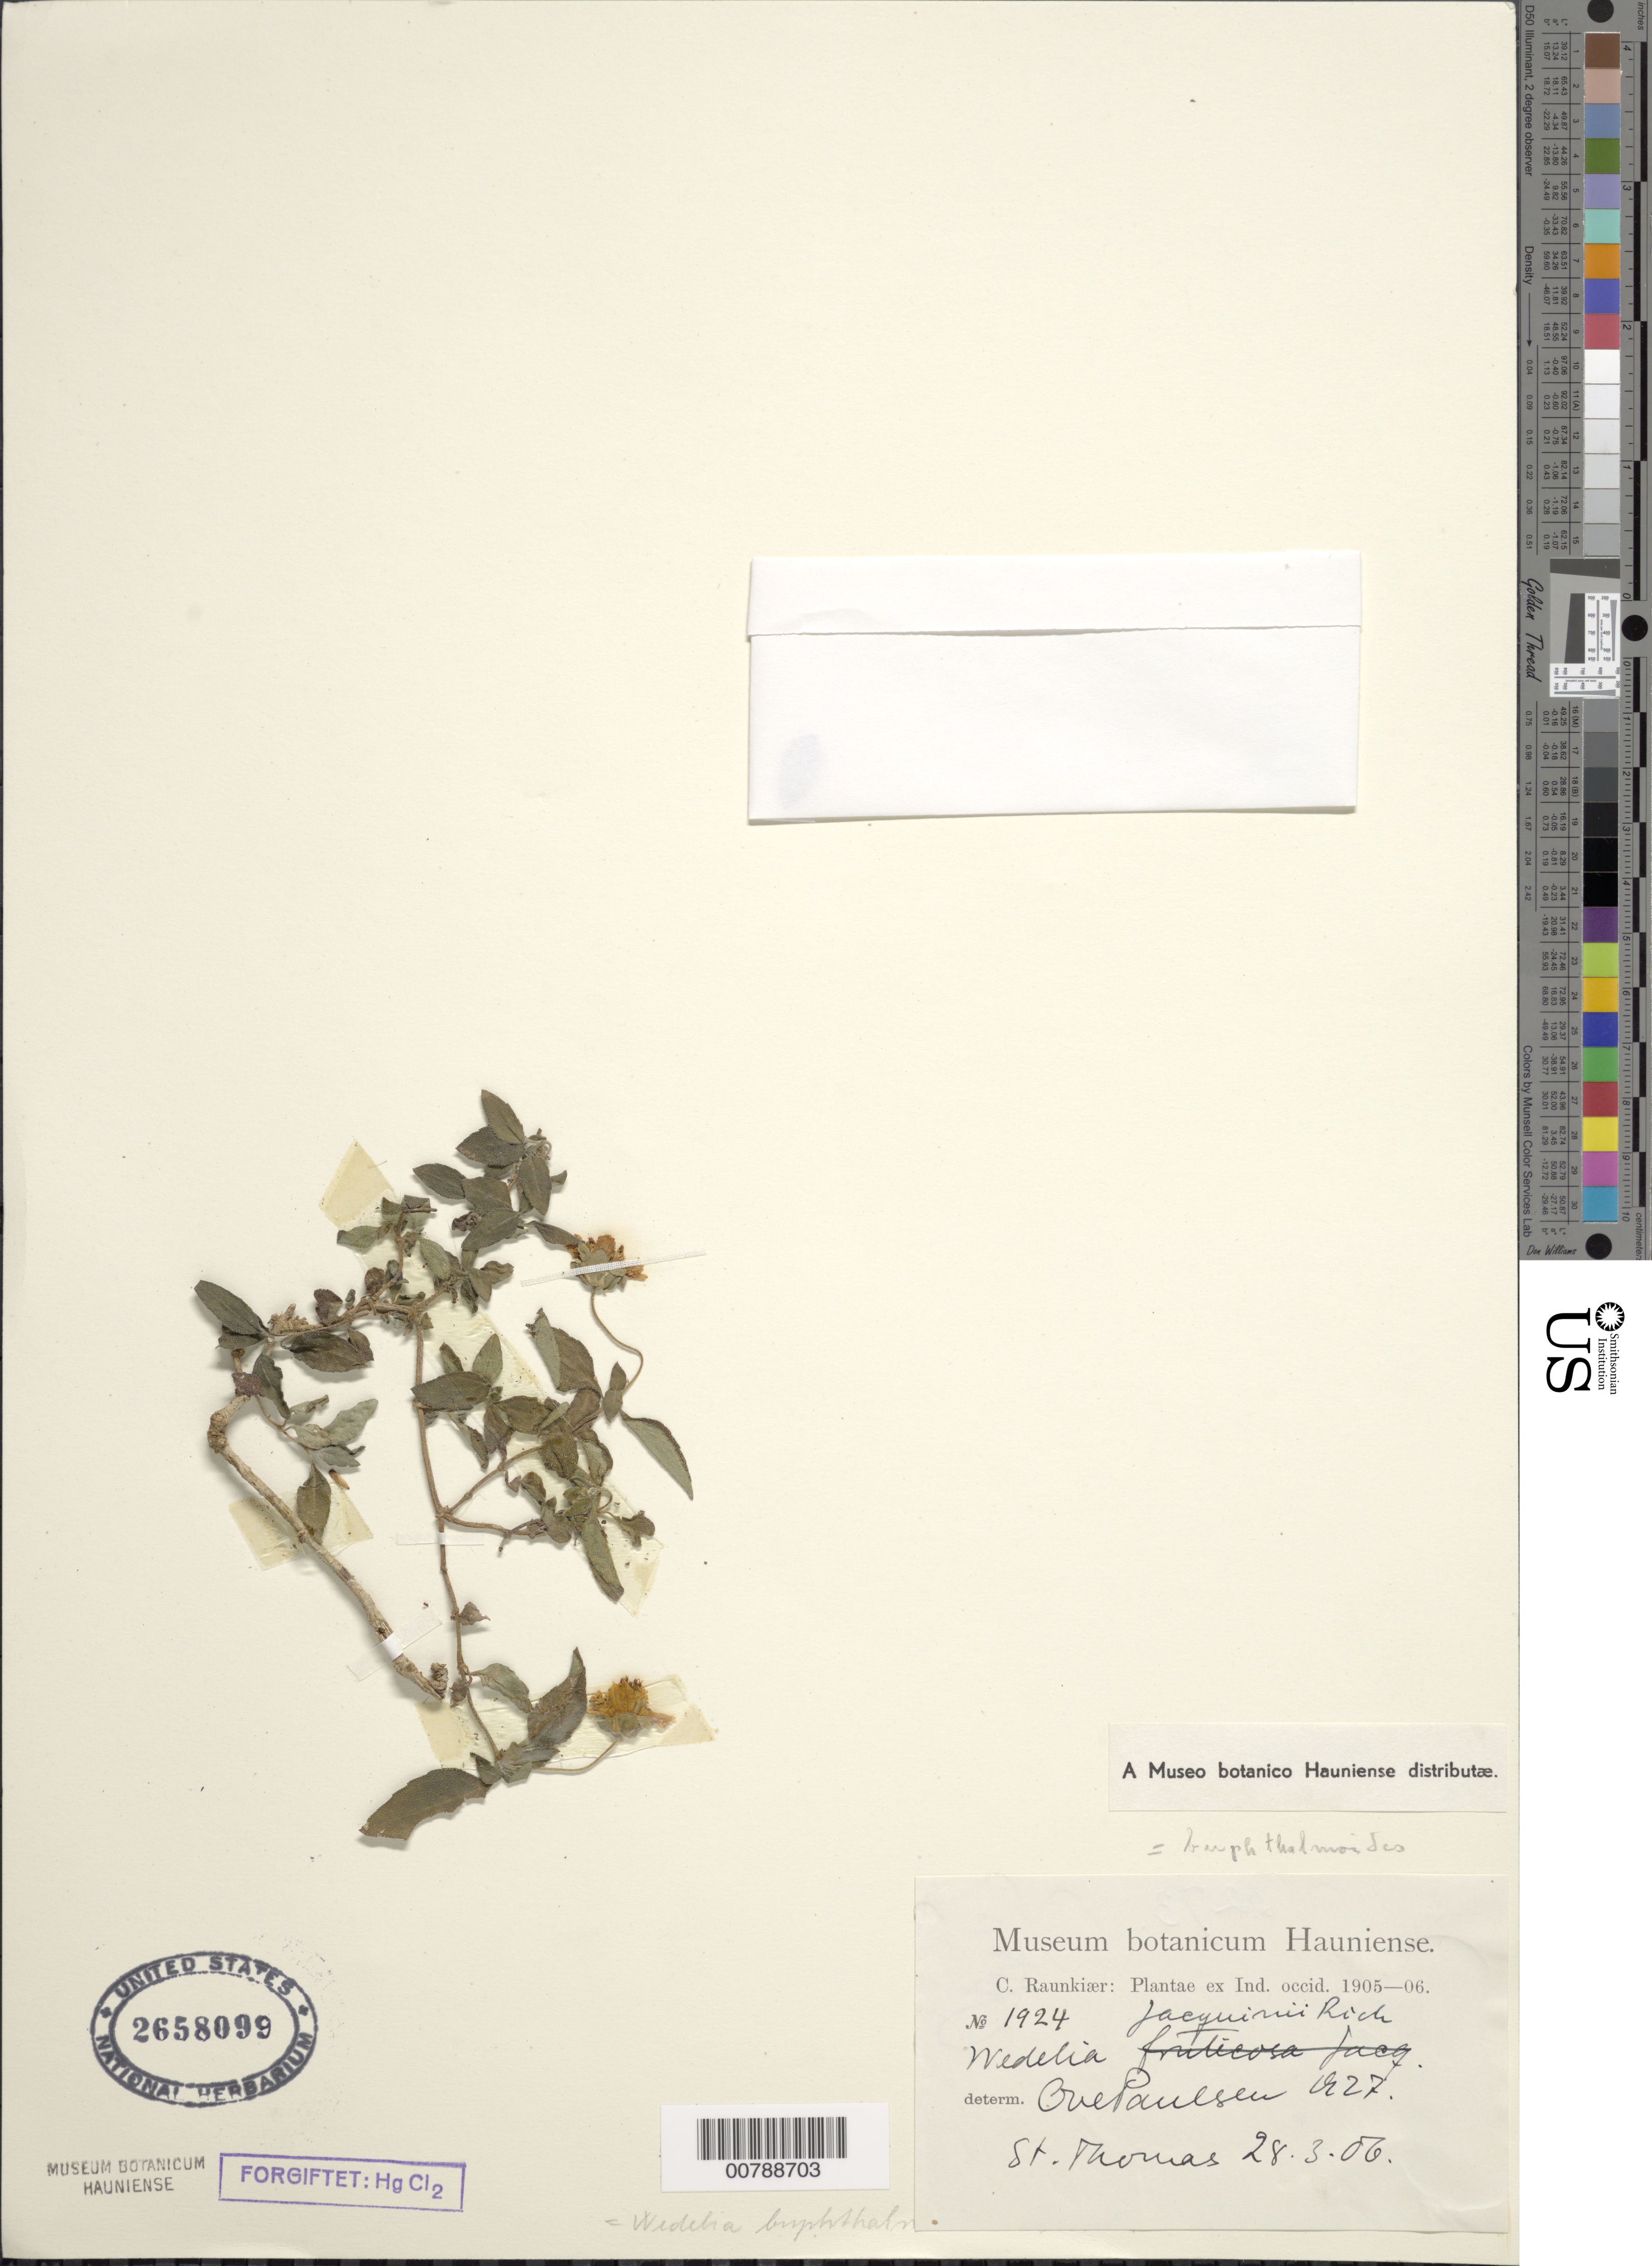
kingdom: Plantae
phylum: Tracheophyta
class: Magnoliopsida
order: Asterales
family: Asteraceae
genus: Wedelia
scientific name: Wedelia calycina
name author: Rich.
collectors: C. Raunkiær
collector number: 1924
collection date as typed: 28 Mar 1906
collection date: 1906-03-28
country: U.S. Virgin Islands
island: St. Thomas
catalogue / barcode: US 2658099